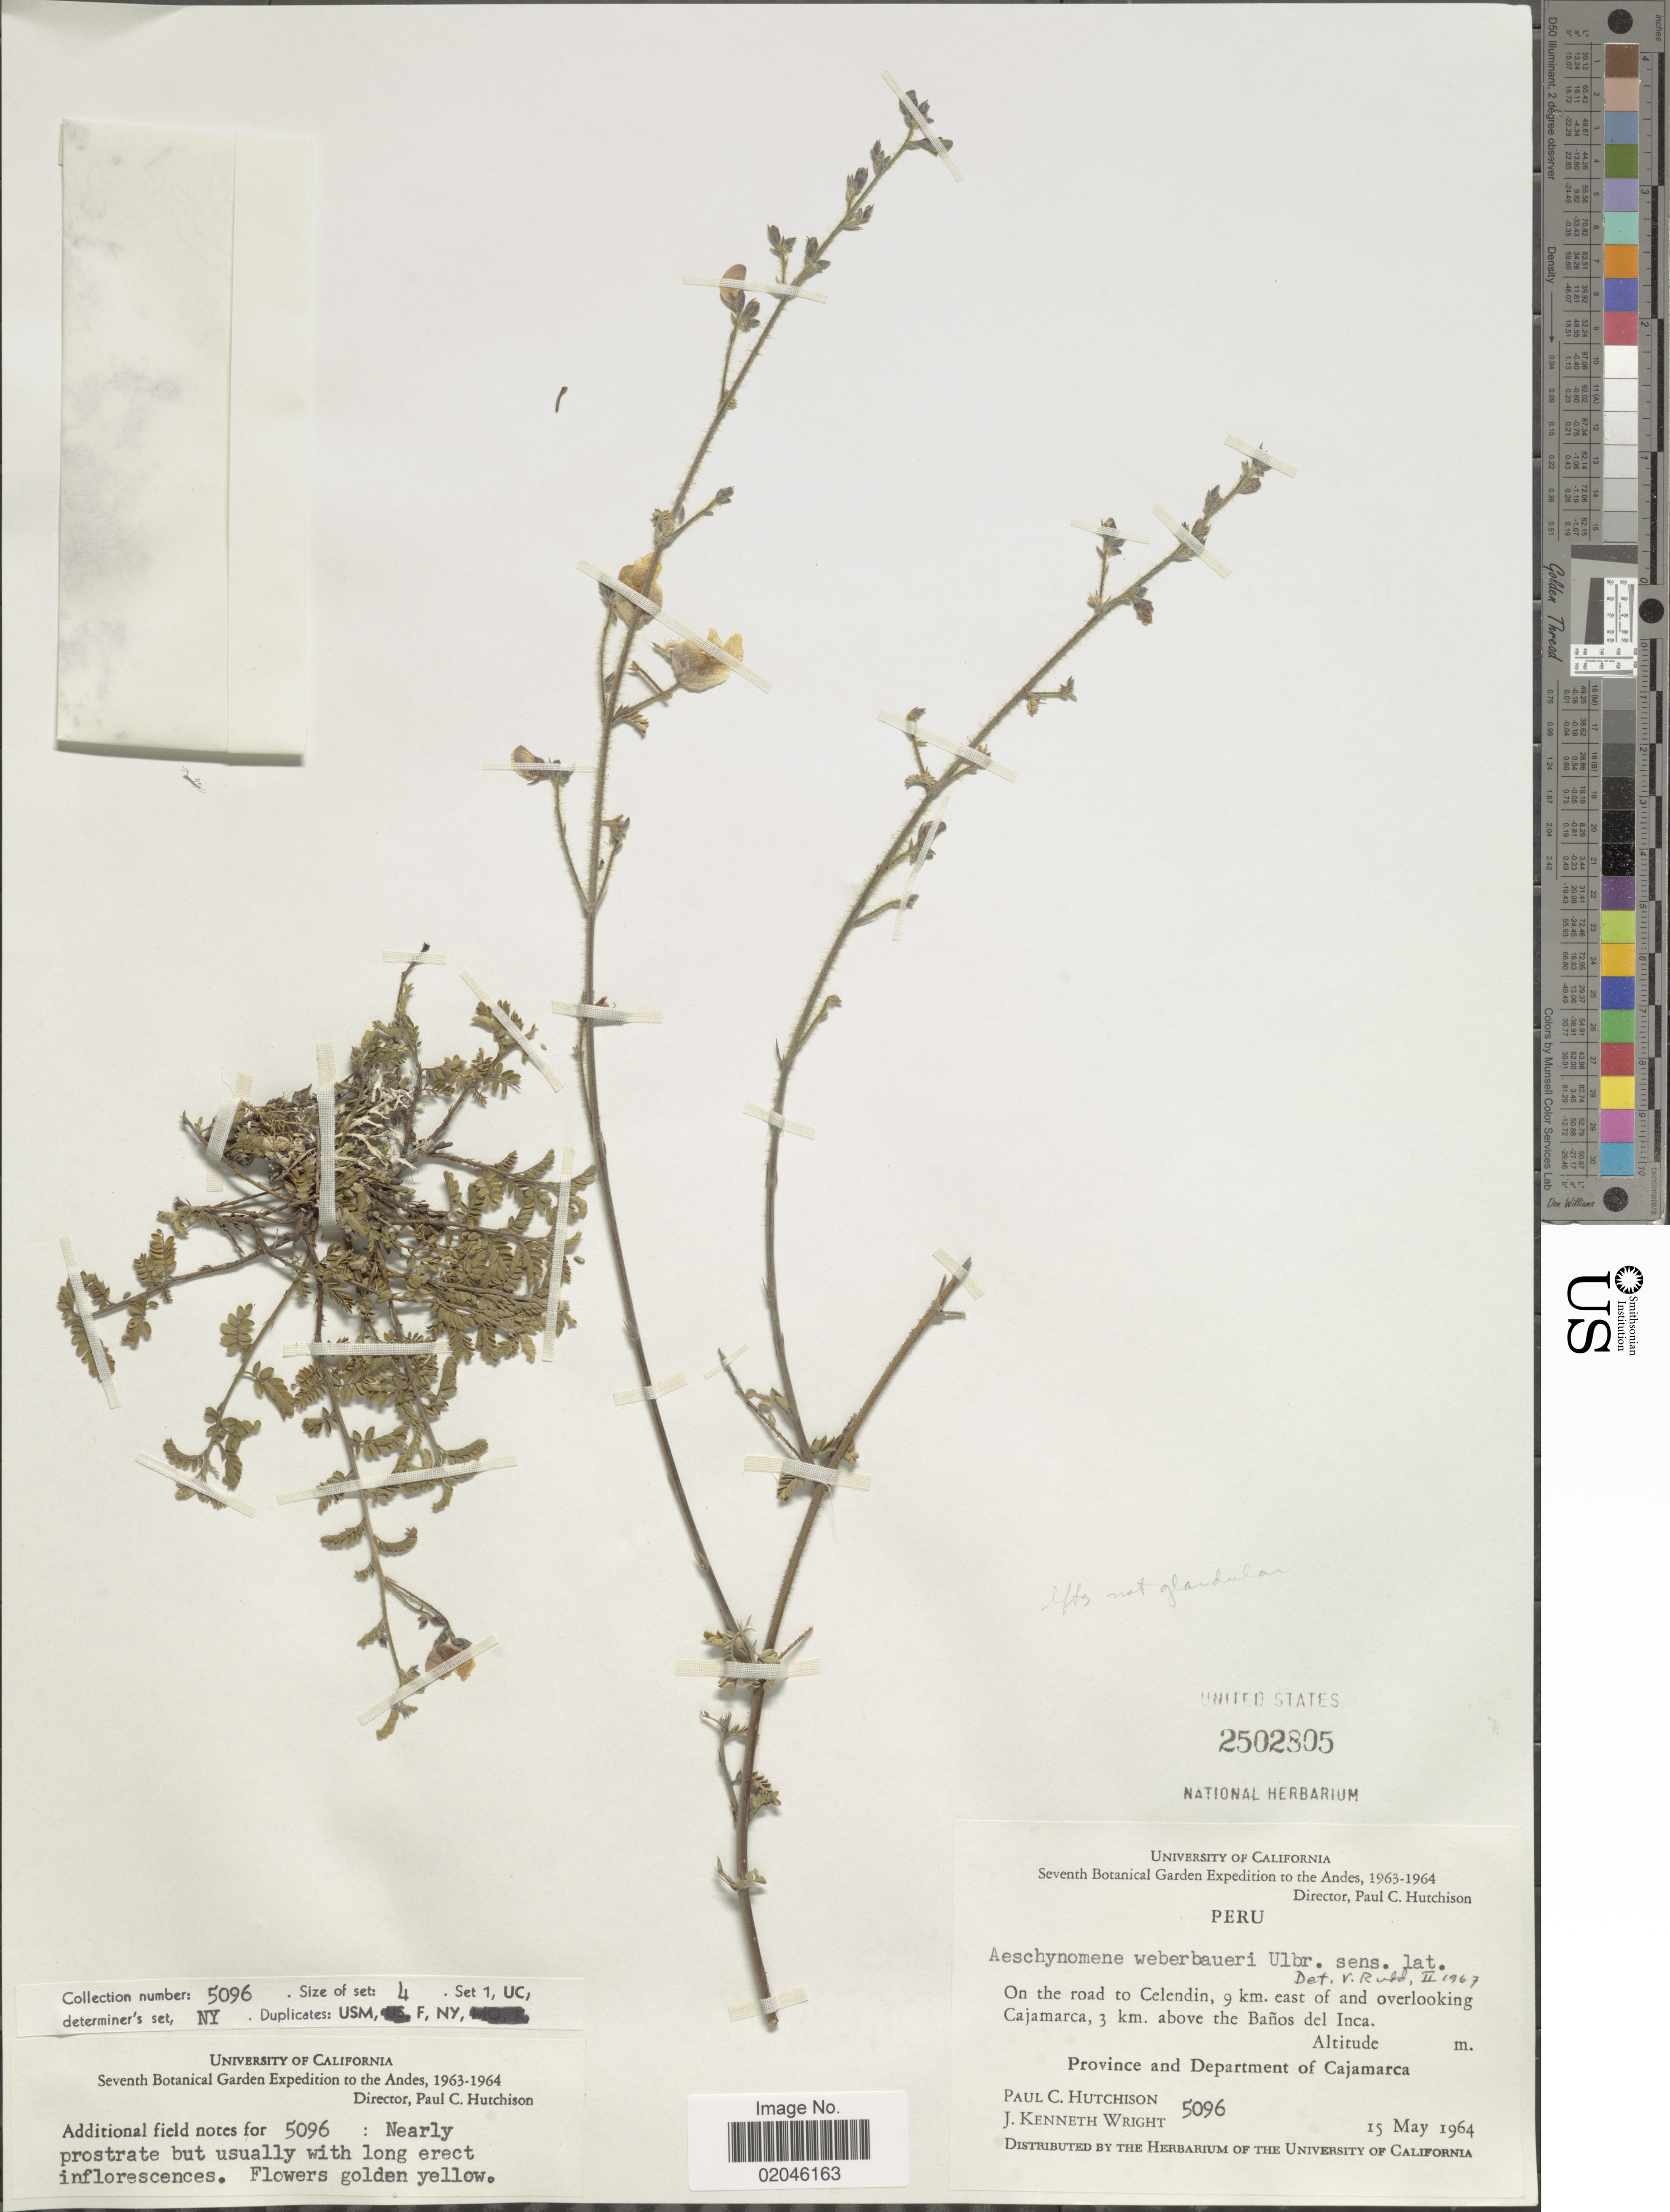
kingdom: Plantae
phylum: Tracheophyta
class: Magnoliopsida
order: Fabales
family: Fabaceae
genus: Aeschynomene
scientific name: Aeschynomene weberbaueri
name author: Ulbr.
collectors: P. C. Hutchison & J. K. Wright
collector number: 5096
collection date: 1964-05-15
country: Peru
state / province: Cajamarca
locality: On the road to Celendin, 9 km. east of and overlooking Cajamarca, 3 km. above the Banos del Inca, Province and Department of Cajamarca.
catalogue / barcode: US 2502805